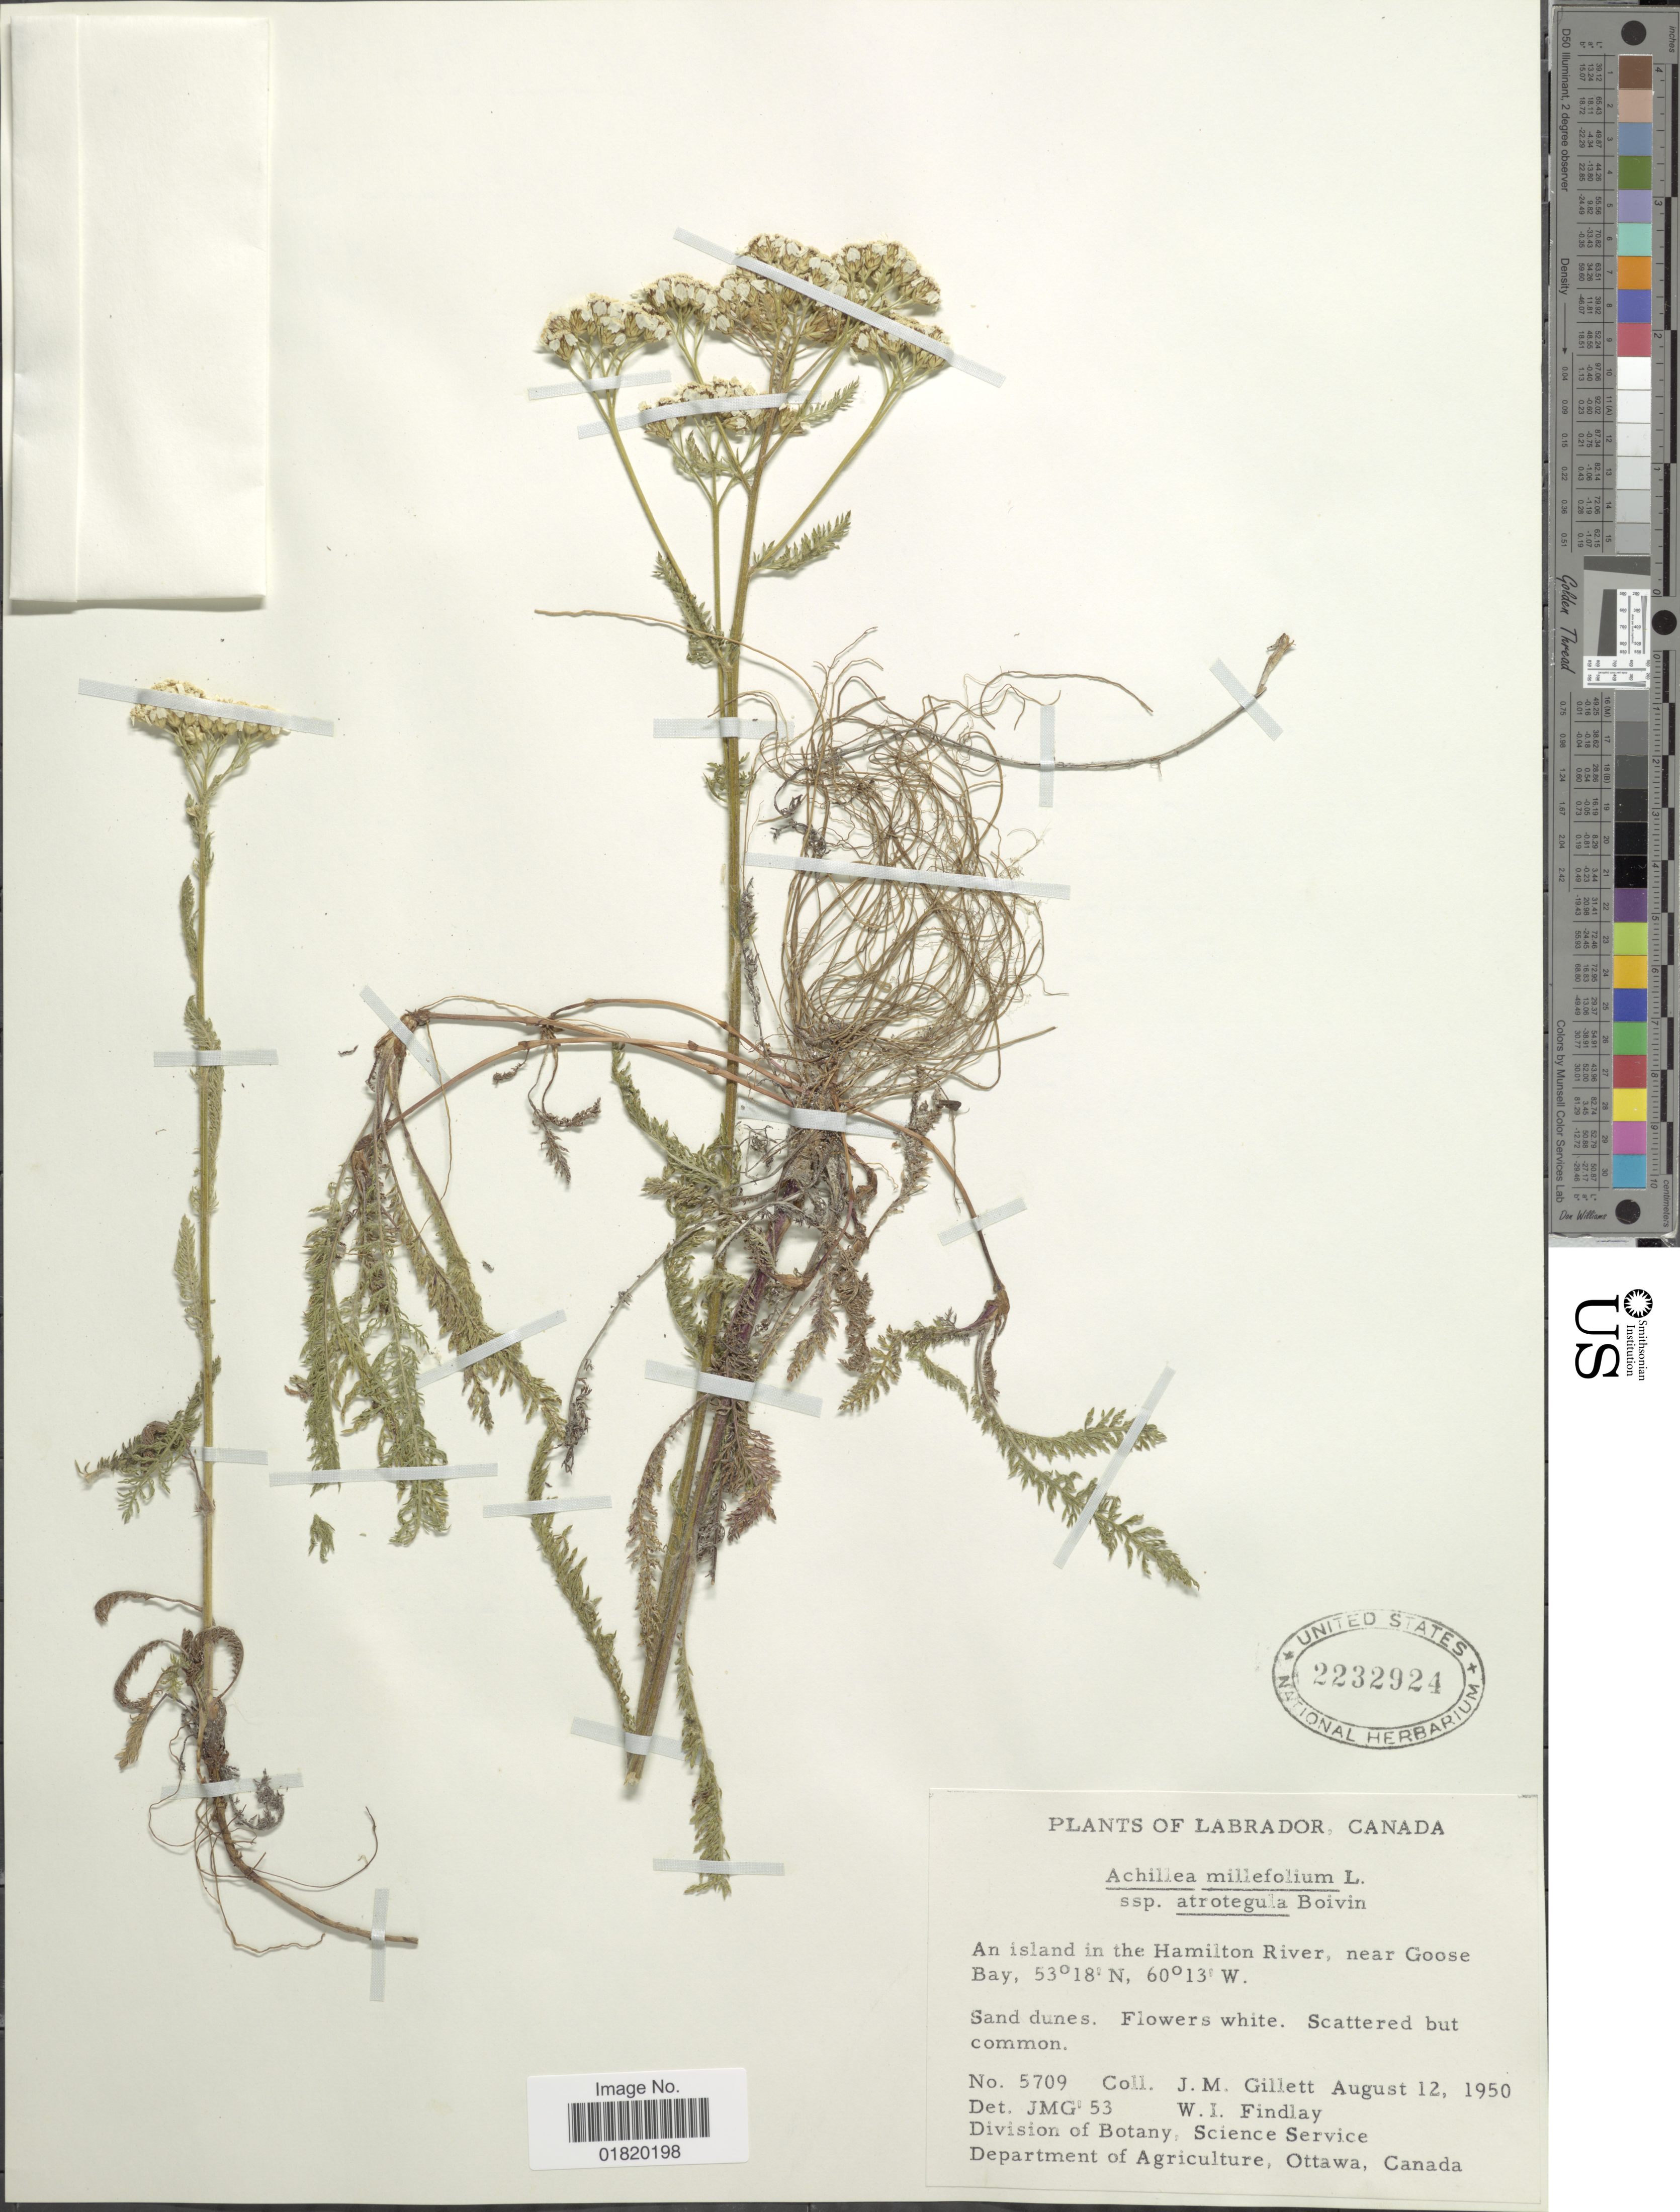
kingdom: Plantae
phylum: Tracheophyta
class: Magnoliopsida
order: Asterales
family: Asteraceae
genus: Achillea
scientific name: Achillea millefolium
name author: L.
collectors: J. M. Gillett & W. Findlay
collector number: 5709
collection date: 1950-08-12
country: Canada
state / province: Newfoundland and Labrador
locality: Labrador. An island in the Hamilton River, near Goose Bay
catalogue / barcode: US 2232924